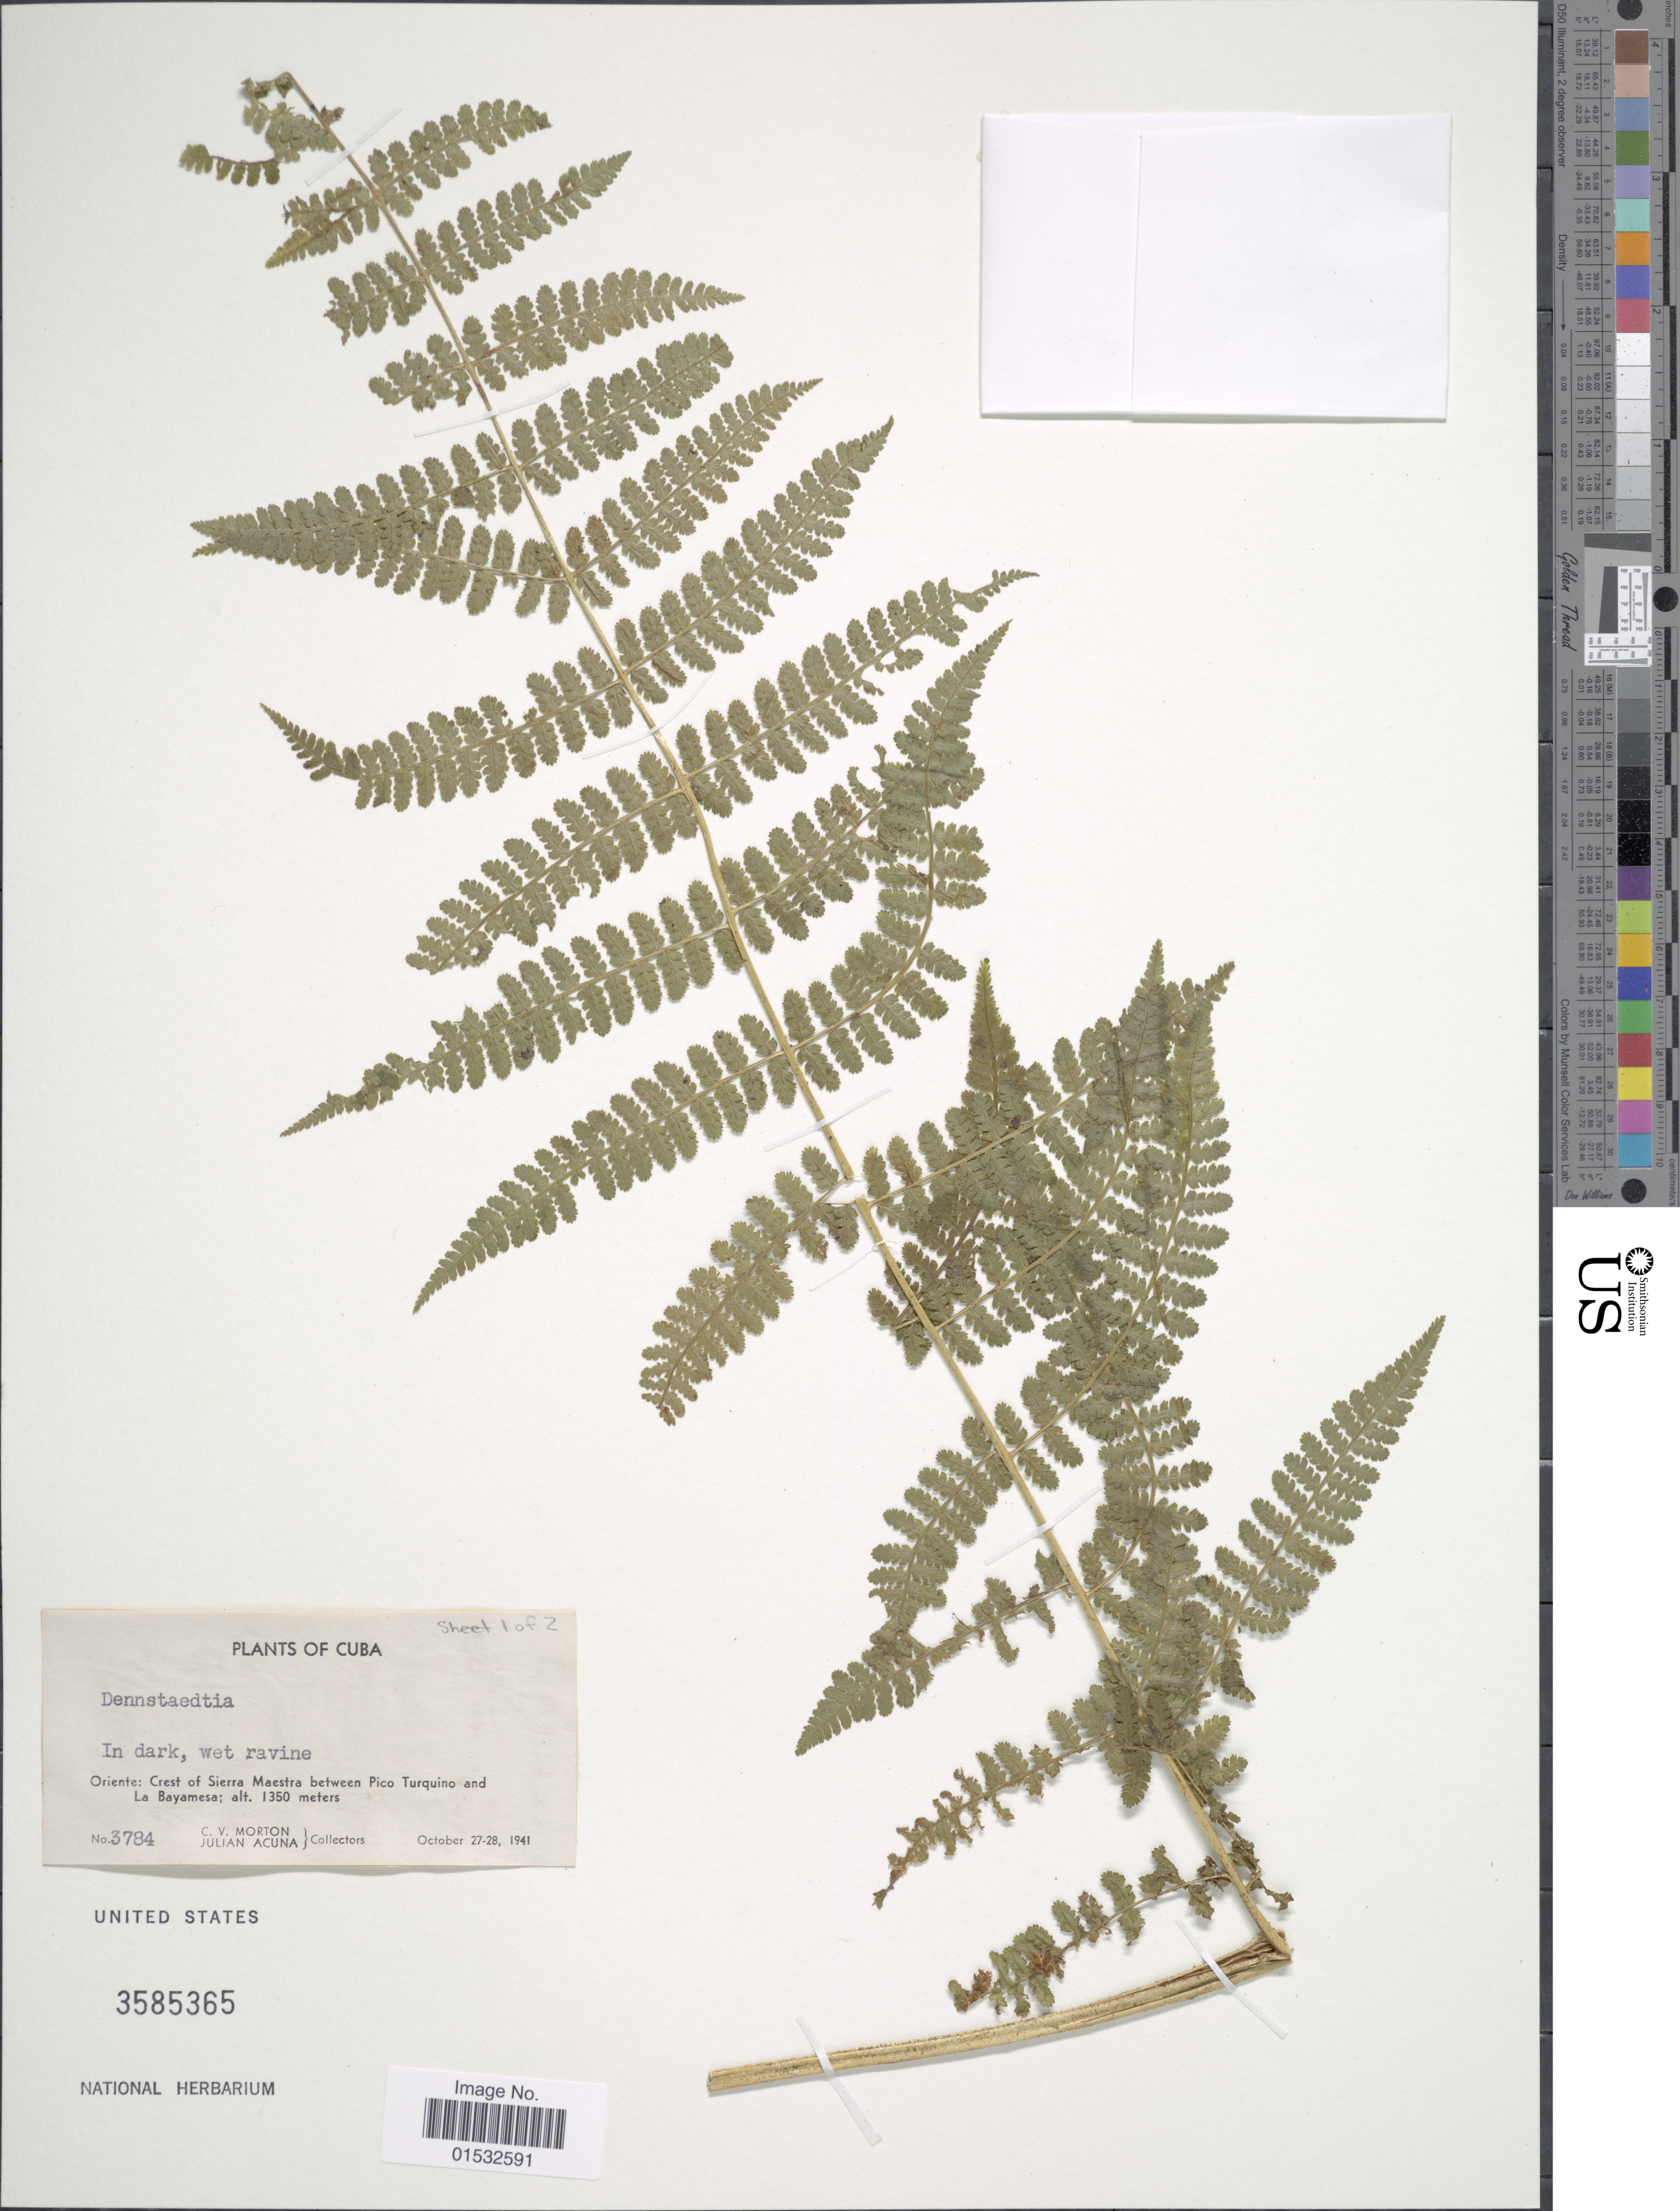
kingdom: Plantae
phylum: Tracheophyta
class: Polypodiopsida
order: Polypodiales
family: Dennstaedtiaceae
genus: Hypolepis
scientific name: Hypolepis sp.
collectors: C. V. Morton & J. B. Acuña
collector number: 3784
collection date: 1941-10-27/1941-10-28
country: Cuba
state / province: Oriente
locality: Crest of Sierra Maestra between Pico Turquino and La Bayamesa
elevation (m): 1350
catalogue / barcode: US 3585365